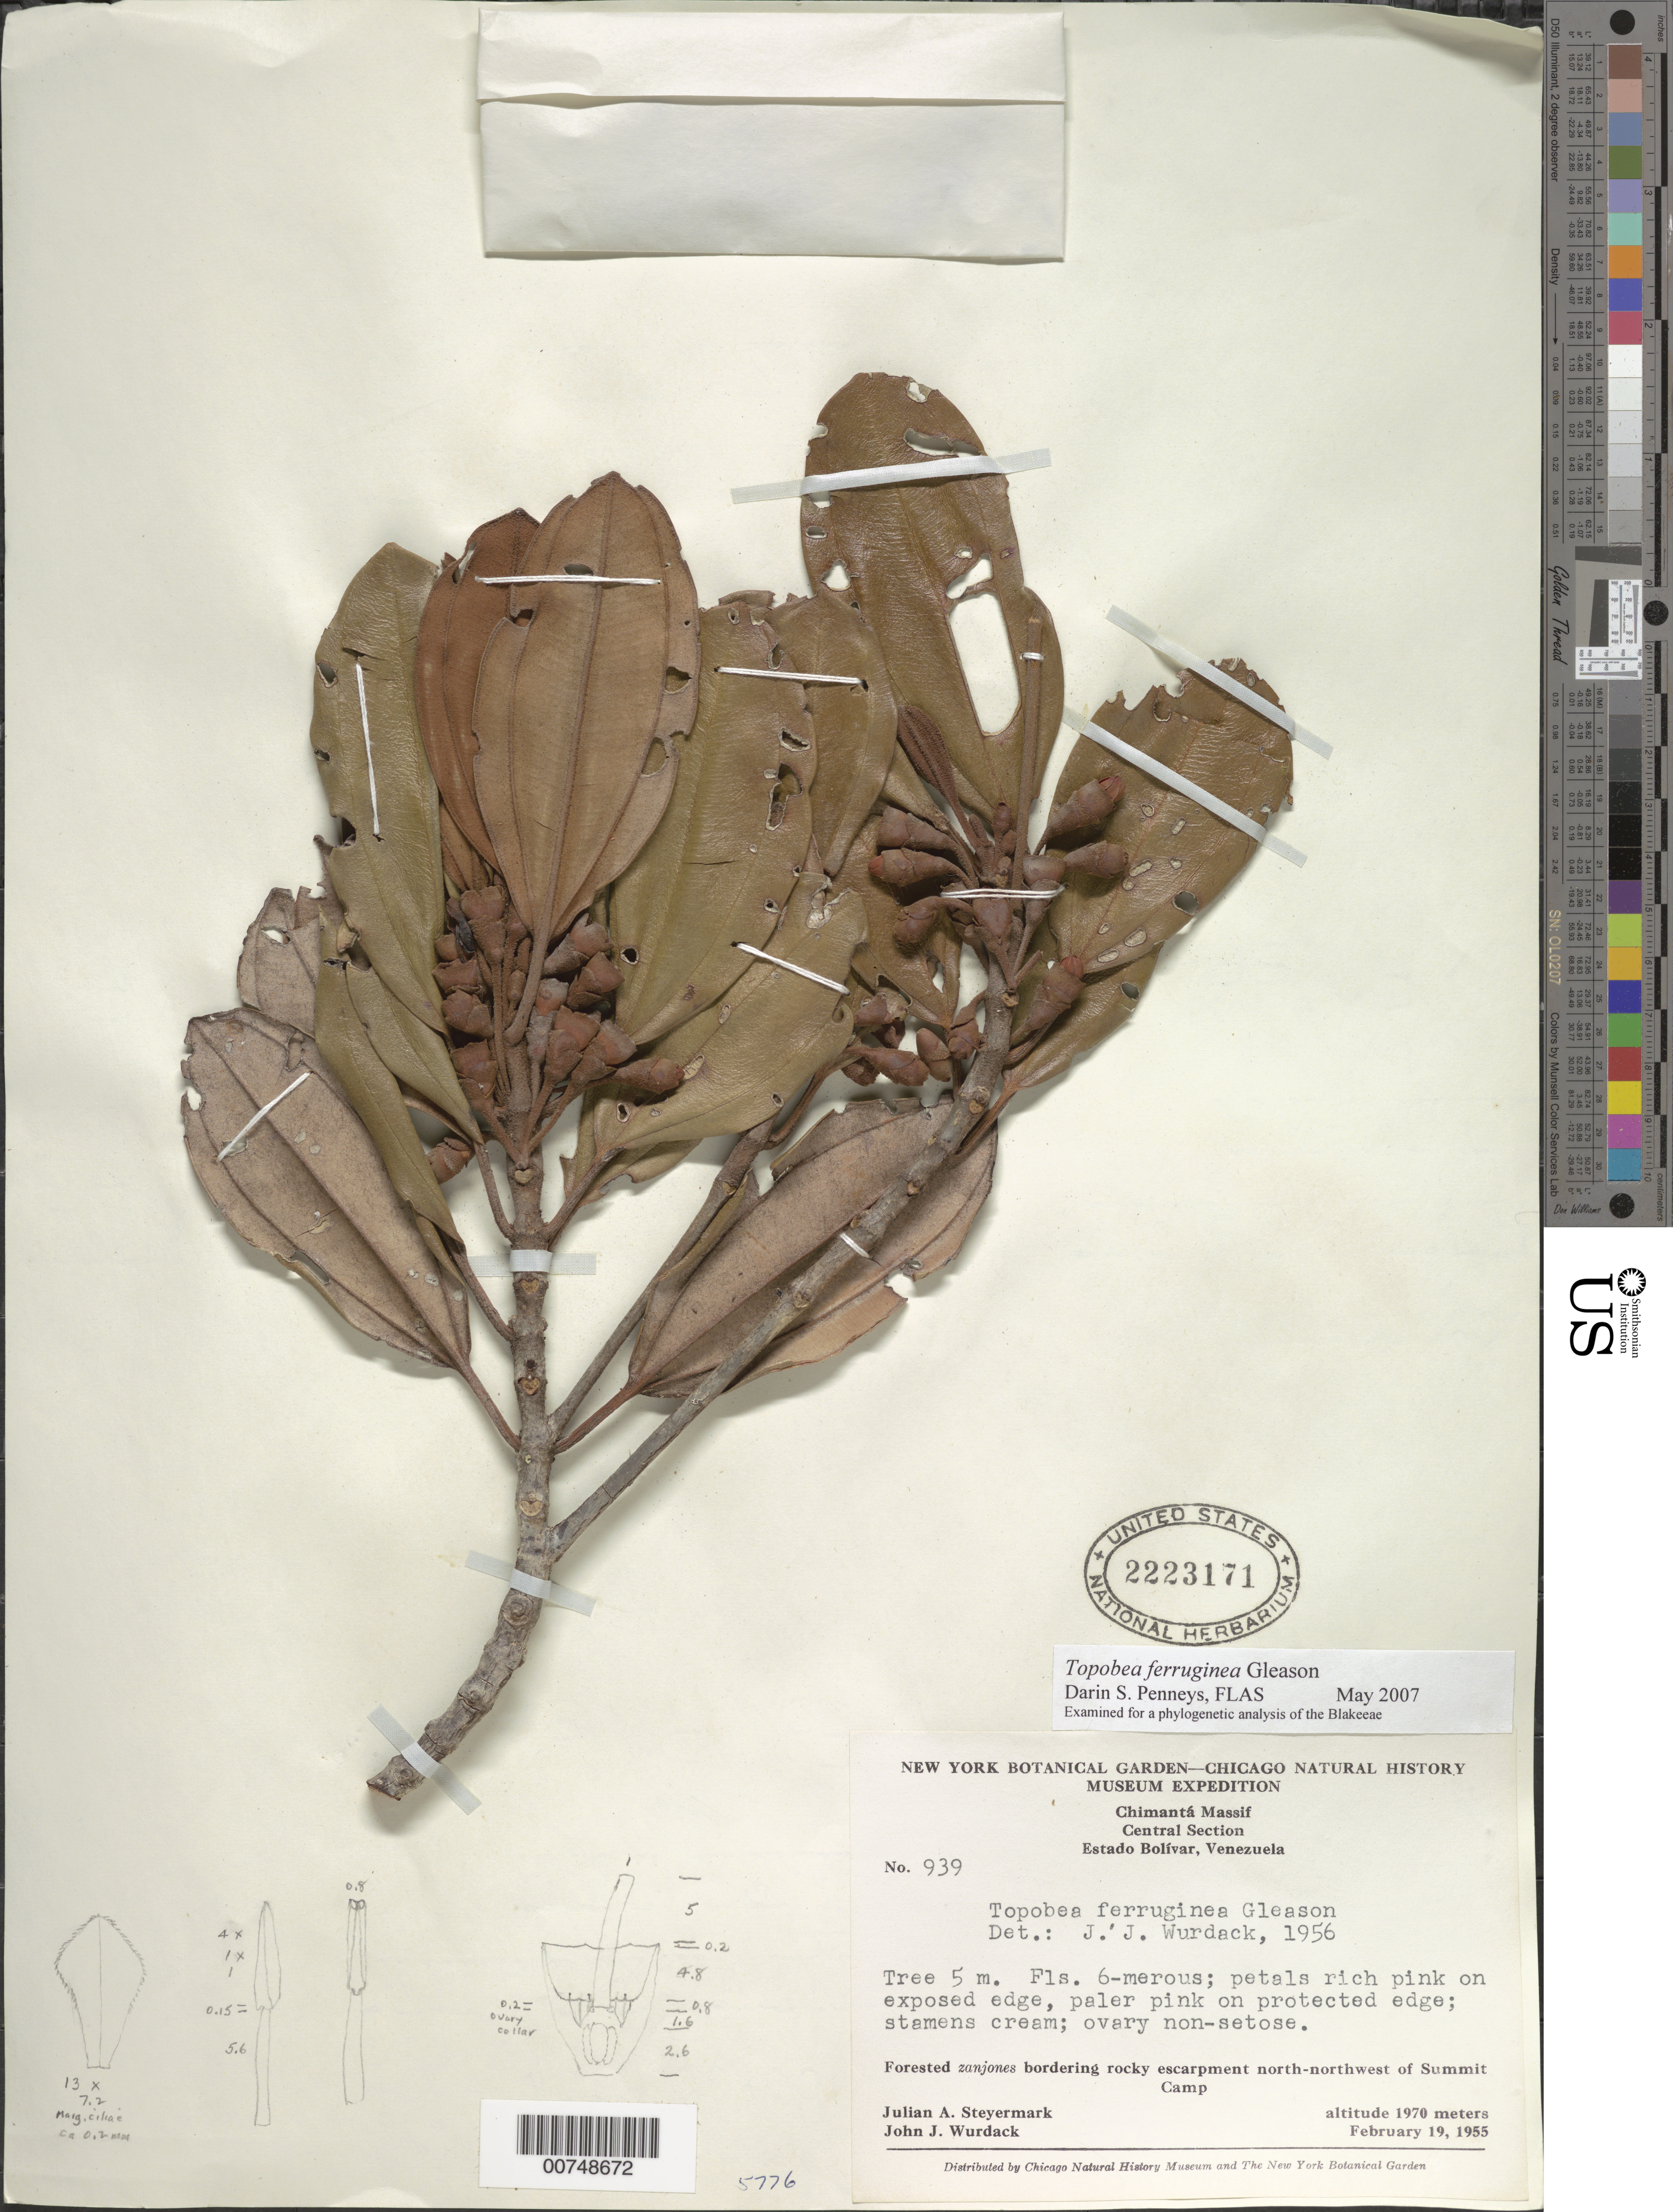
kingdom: Plantae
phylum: Tracheophyta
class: Magnoliopsida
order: Myrtales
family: Melastomataceae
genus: Topobea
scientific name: Topobea ferruginea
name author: Gleason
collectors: J. Steyermark & J. J. Wurdack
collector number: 939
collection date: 1955-02-19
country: Venezuela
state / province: Bolivar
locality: Chimantá Massif, Central Section. Forested zanjones bordering rocky escarpment north-northwest of Summit Camp.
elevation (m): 1970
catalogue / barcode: US 2223171